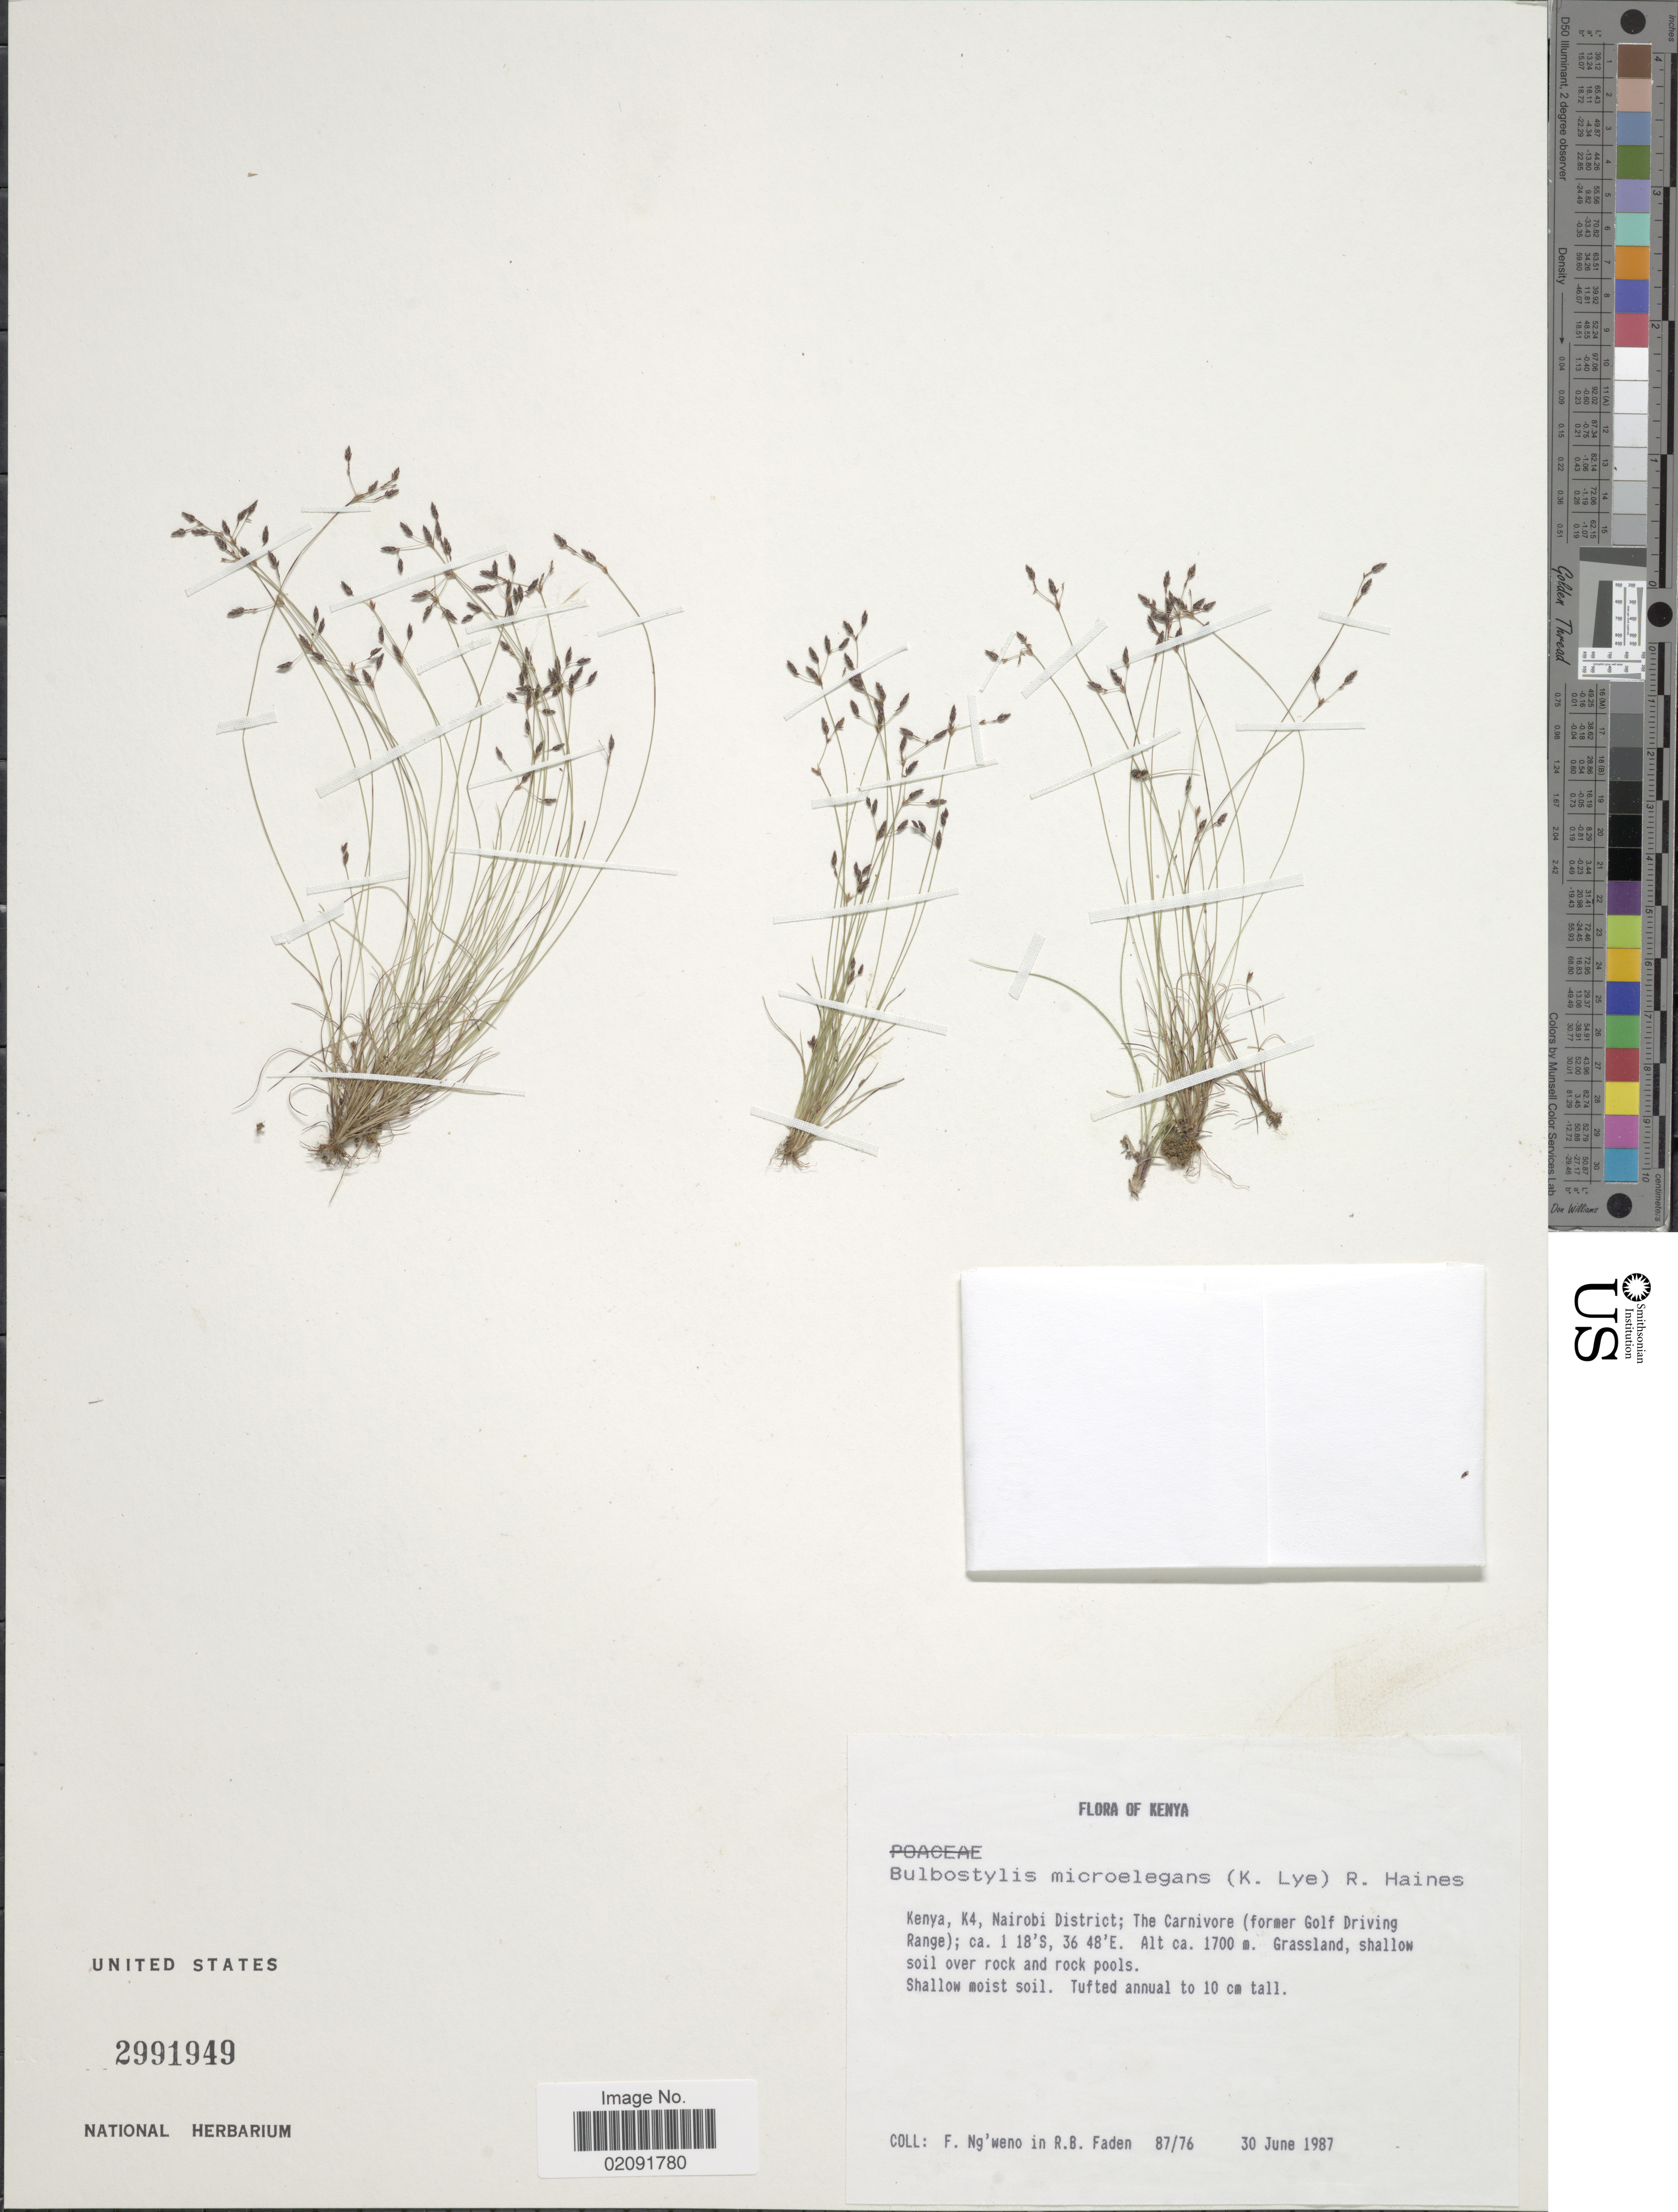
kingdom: Plantae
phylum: Tracheophyta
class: Liliopsida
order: Poales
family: Cyperaceae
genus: Bulbostylis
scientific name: Bulbostylis microelegans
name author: R.W. Haines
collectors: F. Ng'weno & R. B. Faden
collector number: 87/76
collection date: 1987-06-30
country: Kenya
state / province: Nairobi Area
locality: K4, Nairobi District; The Carnivore (former Golf Driving Range)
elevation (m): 1700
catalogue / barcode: US 2991949